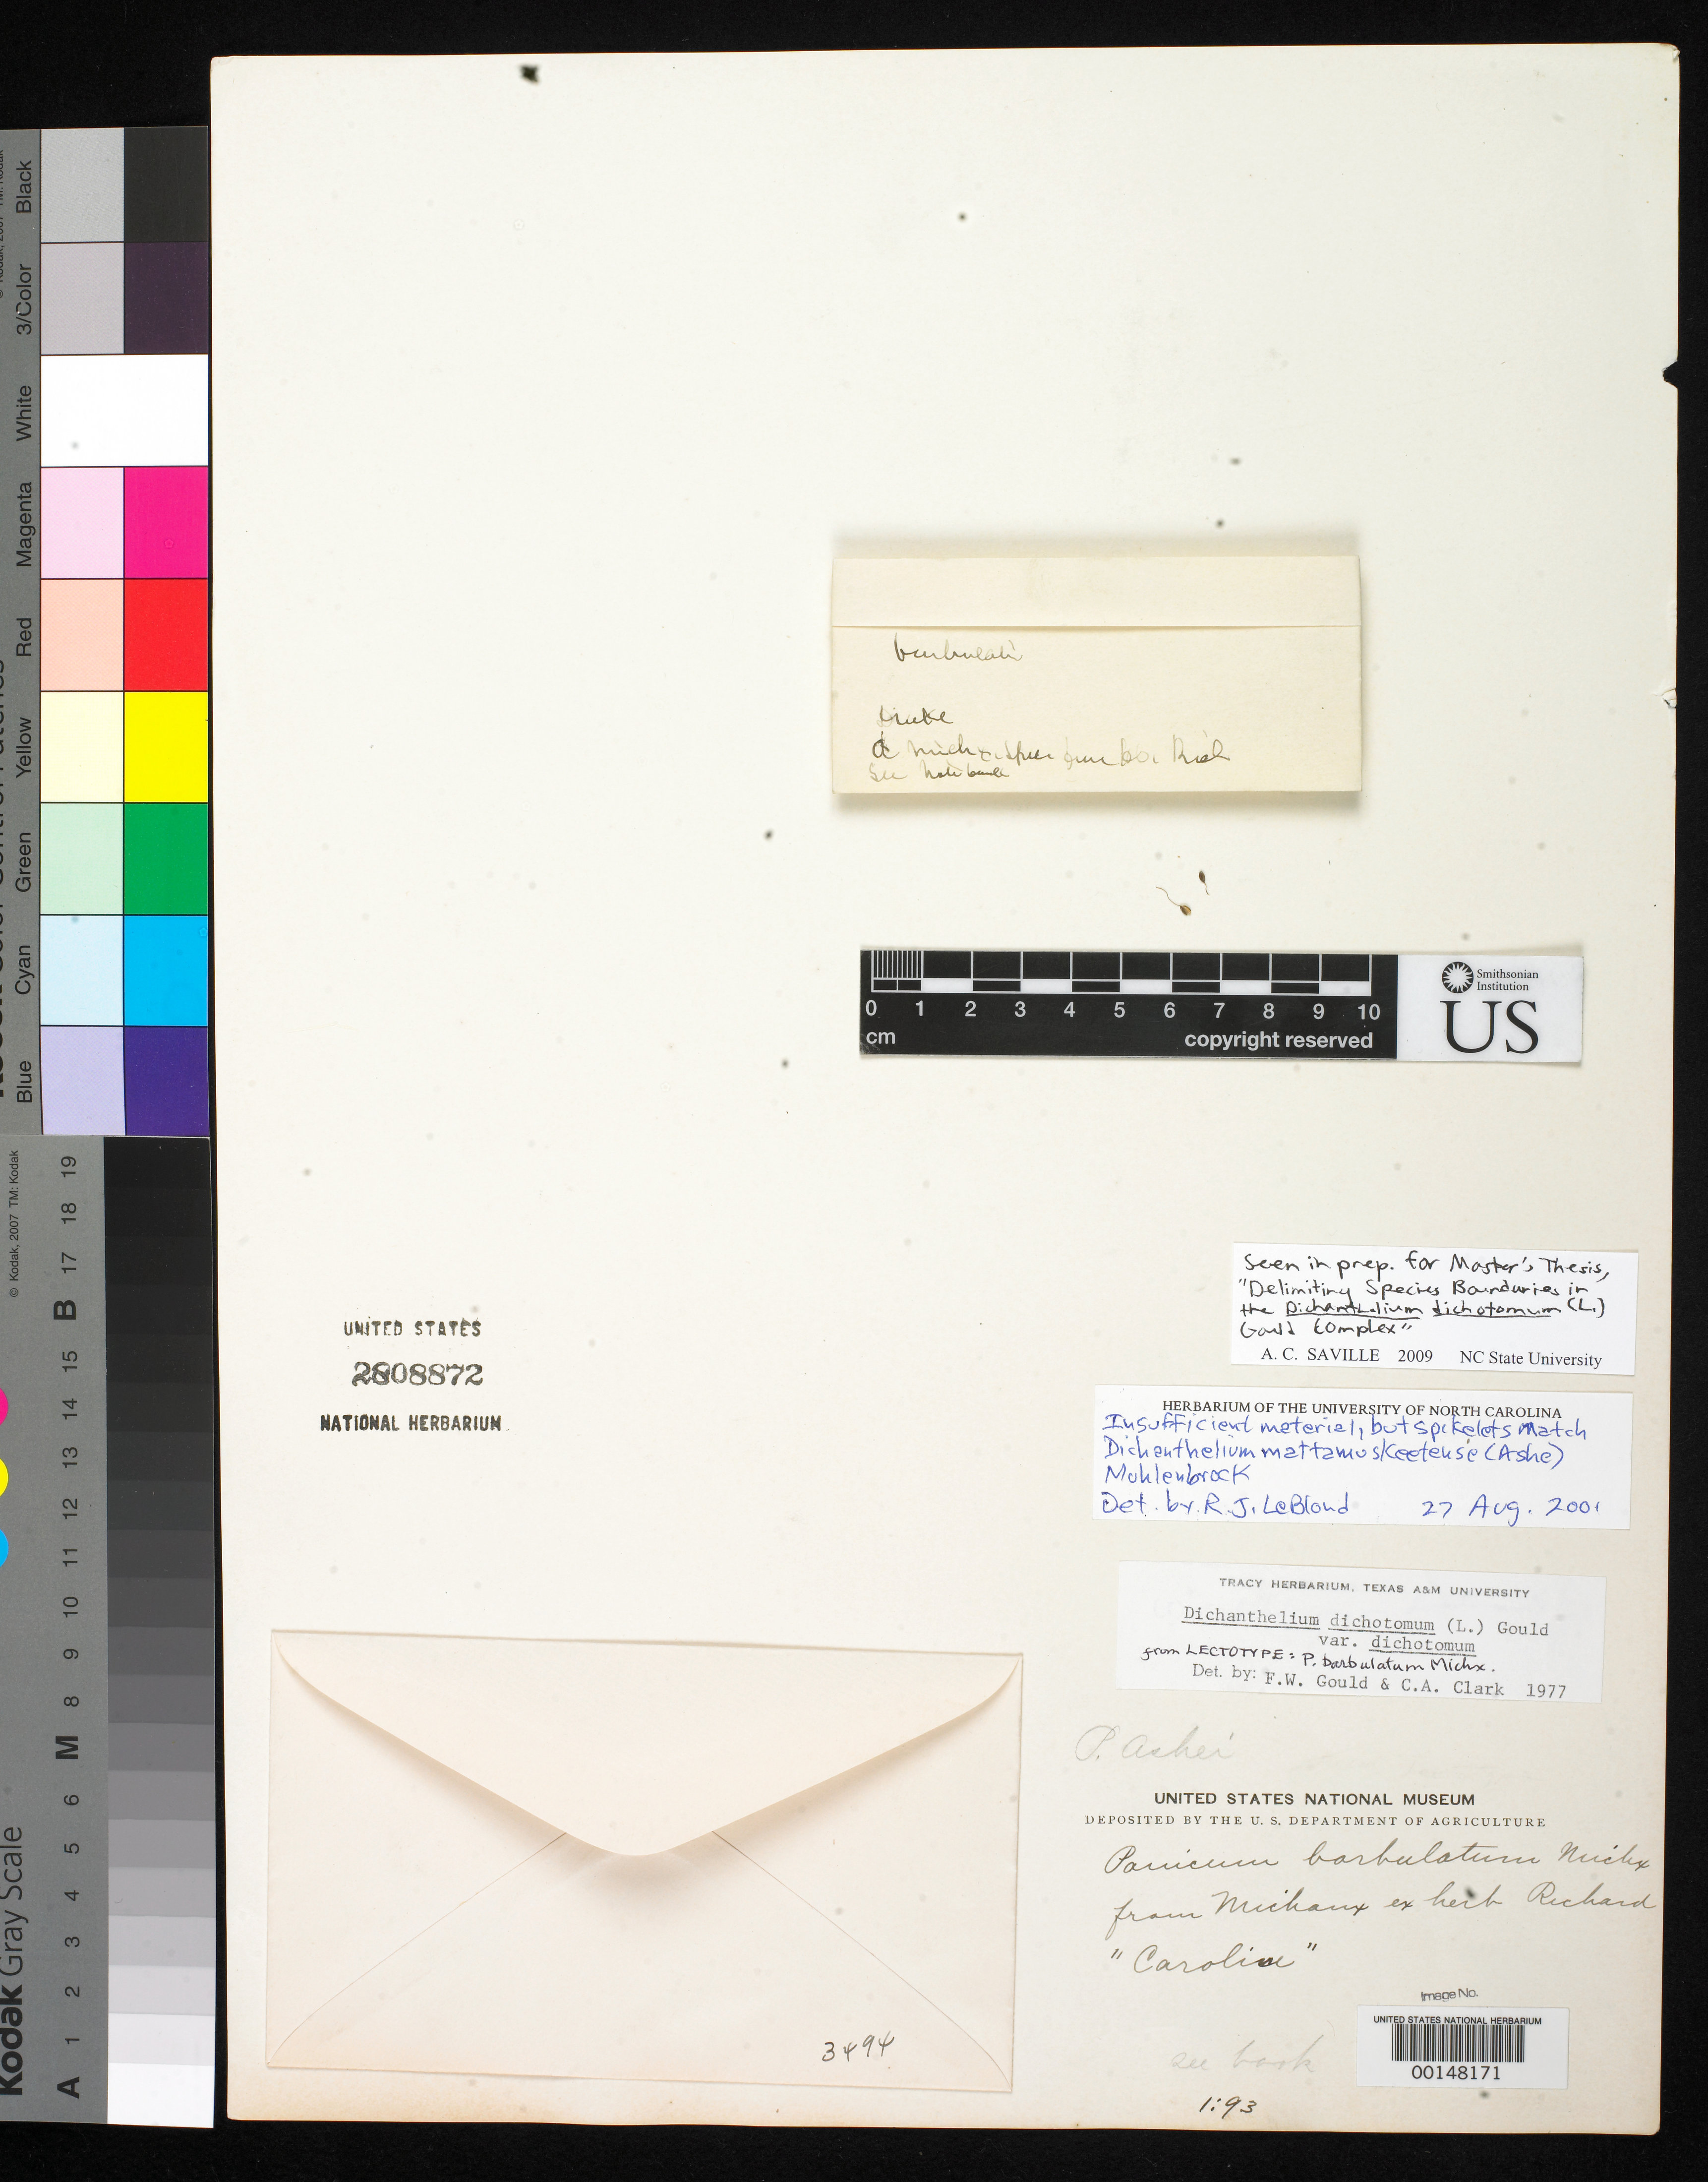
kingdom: Plantae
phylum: Tracheophyta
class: Liliopsida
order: Poales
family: Poaceae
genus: Panicum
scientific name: Panicum barbulatum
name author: Michx.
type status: Type Fragment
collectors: A. Michaux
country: United States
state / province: North Carolina / South Carolina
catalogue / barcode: US 2808872